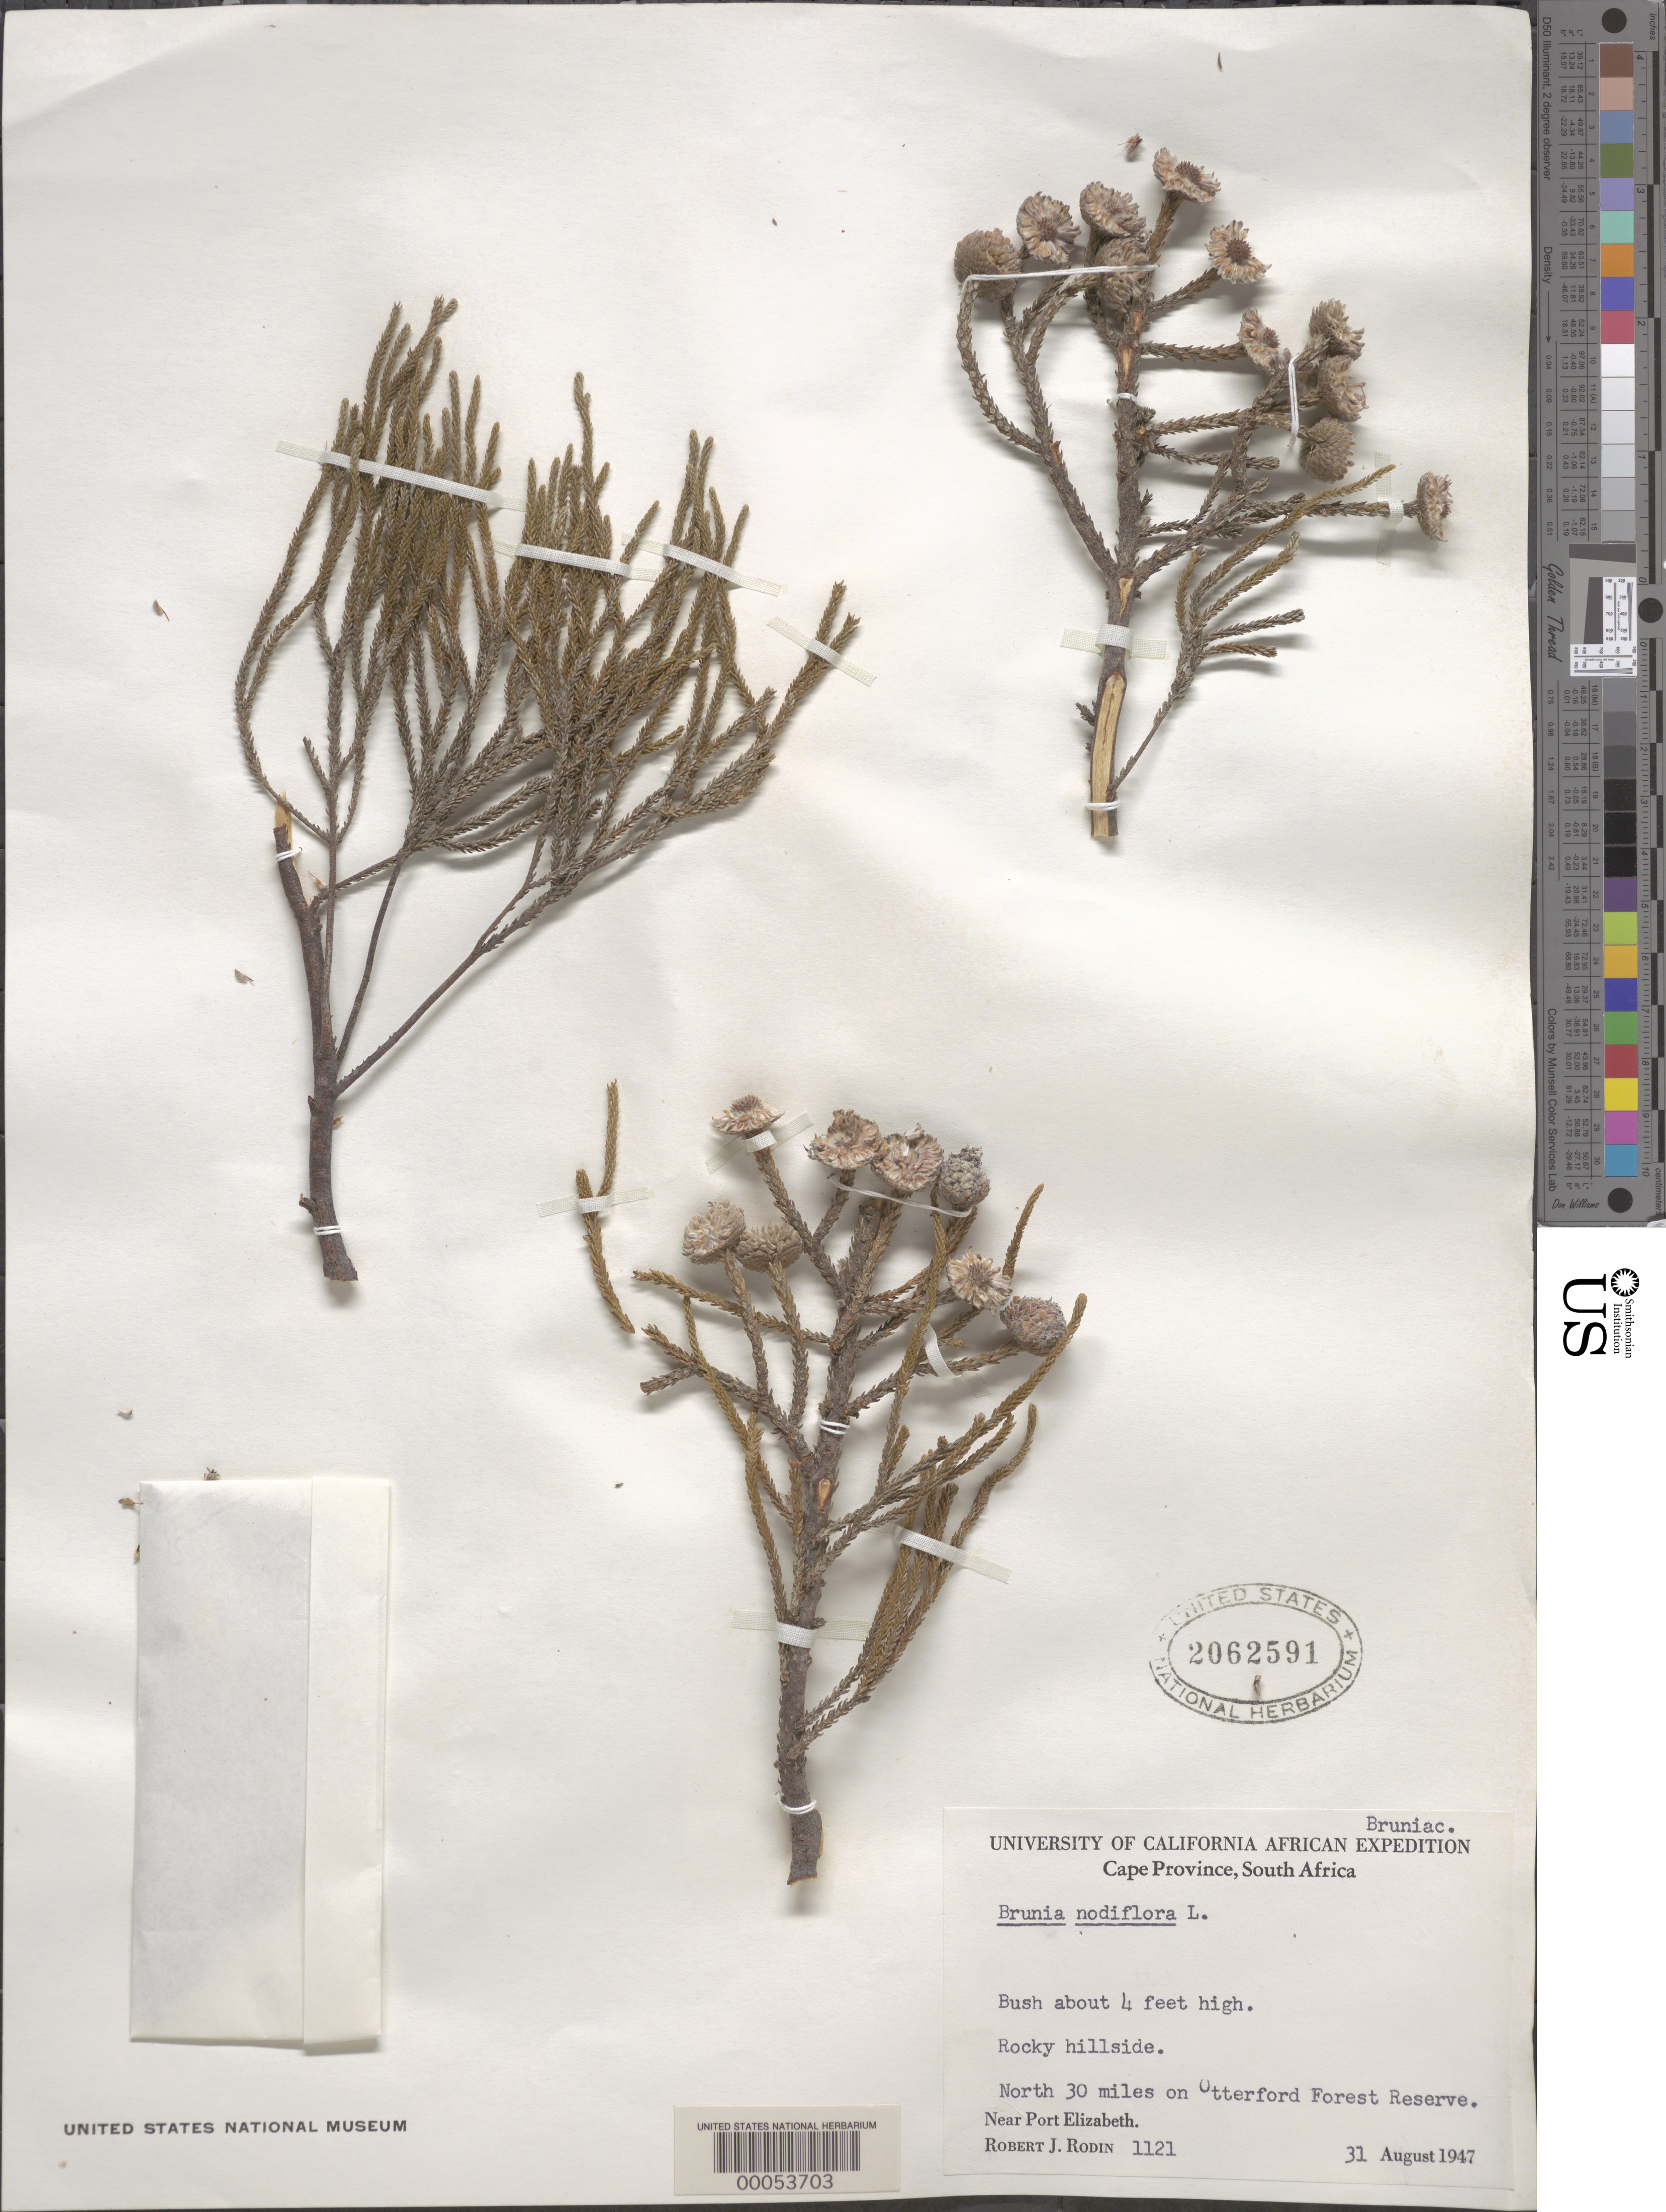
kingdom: Plantae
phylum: Tracheophyta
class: Magnoliopsida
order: Bruniales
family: Bruniaceae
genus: Brunia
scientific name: Brunia noduliflora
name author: Goldblatt & J.C. Manning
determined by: Strong, Mark T., (BOT), Smithsonian Institution - National Museum of Natural History (UNITED STATES)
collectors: R. J. Rodin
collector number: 1121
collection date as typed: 31 Aug 1947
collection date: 1947-08-31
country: South Africa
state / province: Eastern Cape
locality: Port elizabeth, otterford forest reserve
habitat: Rocky hillside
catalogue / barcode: US 2062591